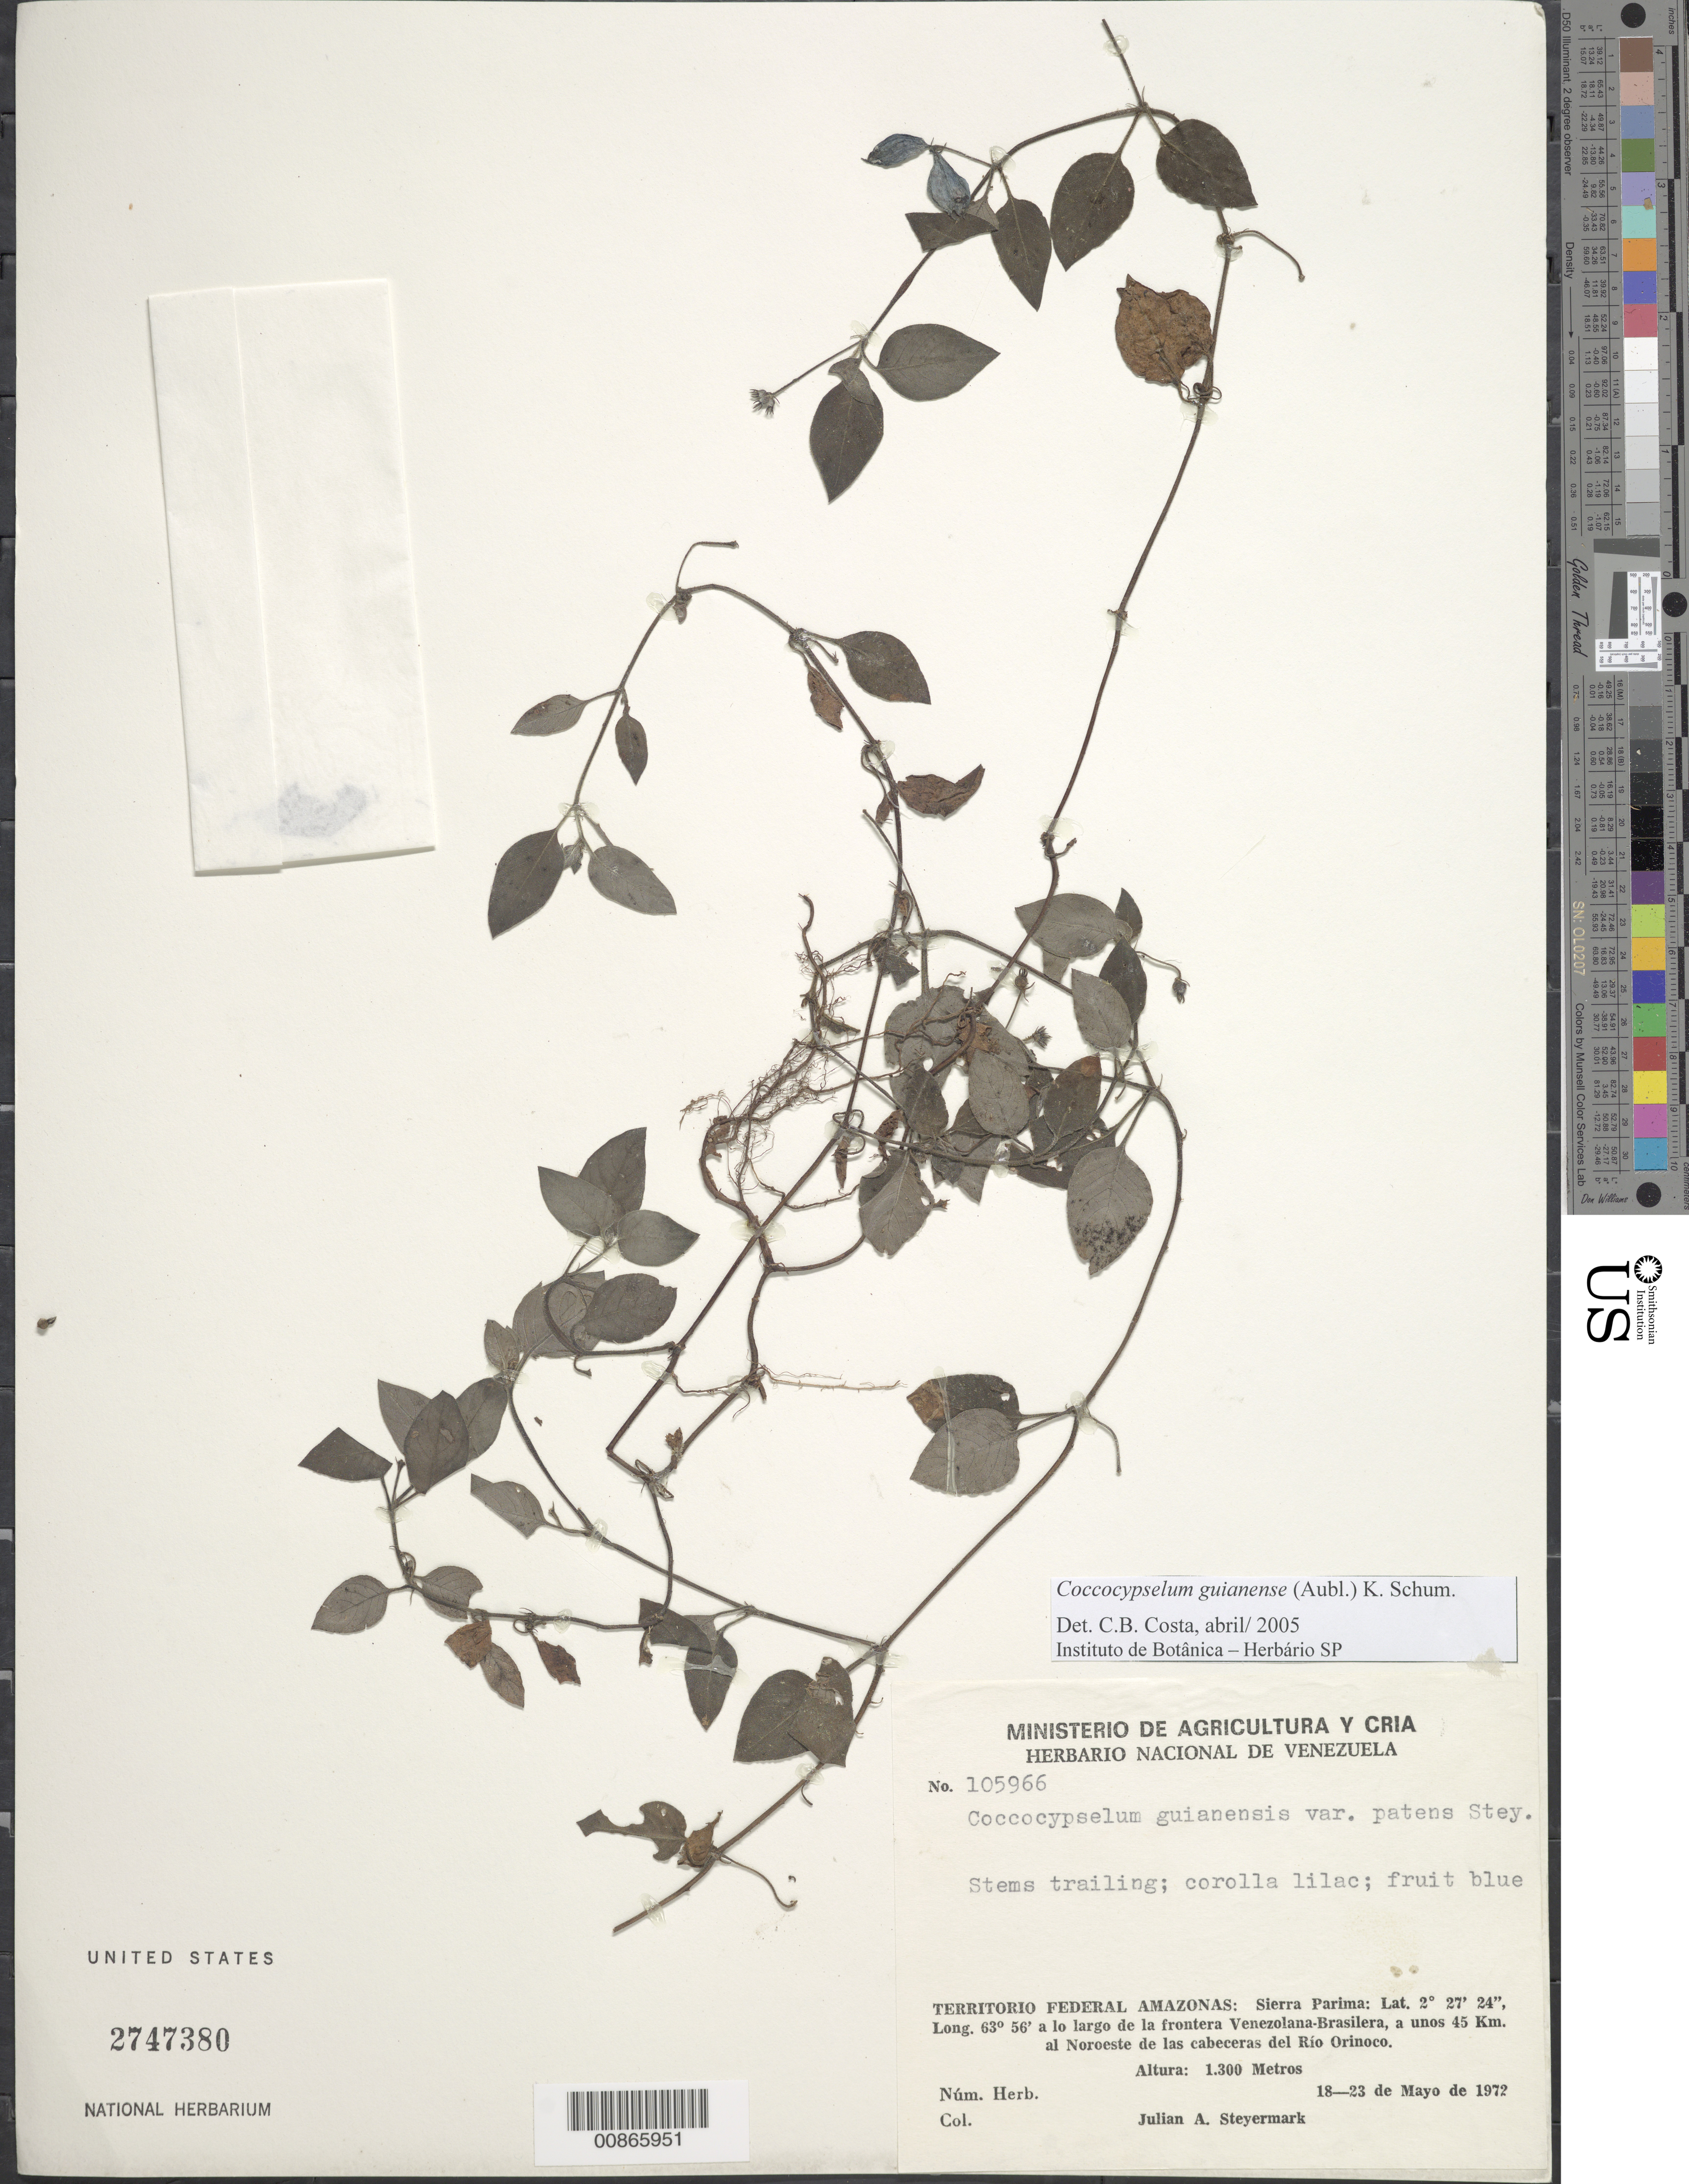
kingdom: Plantae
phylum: Tracheophyta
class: Magnoliopsida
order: Gentianales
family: Rubiaceae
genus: Coccocypselum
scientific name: Coccocypselum guianense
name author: (Aubl.) K. Schum.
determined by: Costa, C. B.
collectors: J. Steyermark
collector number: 105966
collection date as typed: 18-May-72 to 23-May-72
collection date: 1972-05-18/1972-05-23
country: Venezuela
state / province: Amazonas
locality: Sierra Parima, la frontera Venezolana-Brasilera, a unos 45 km al noroeste de las cabeceras del Río Orinoco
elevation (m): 1300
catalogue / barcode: US 2747380